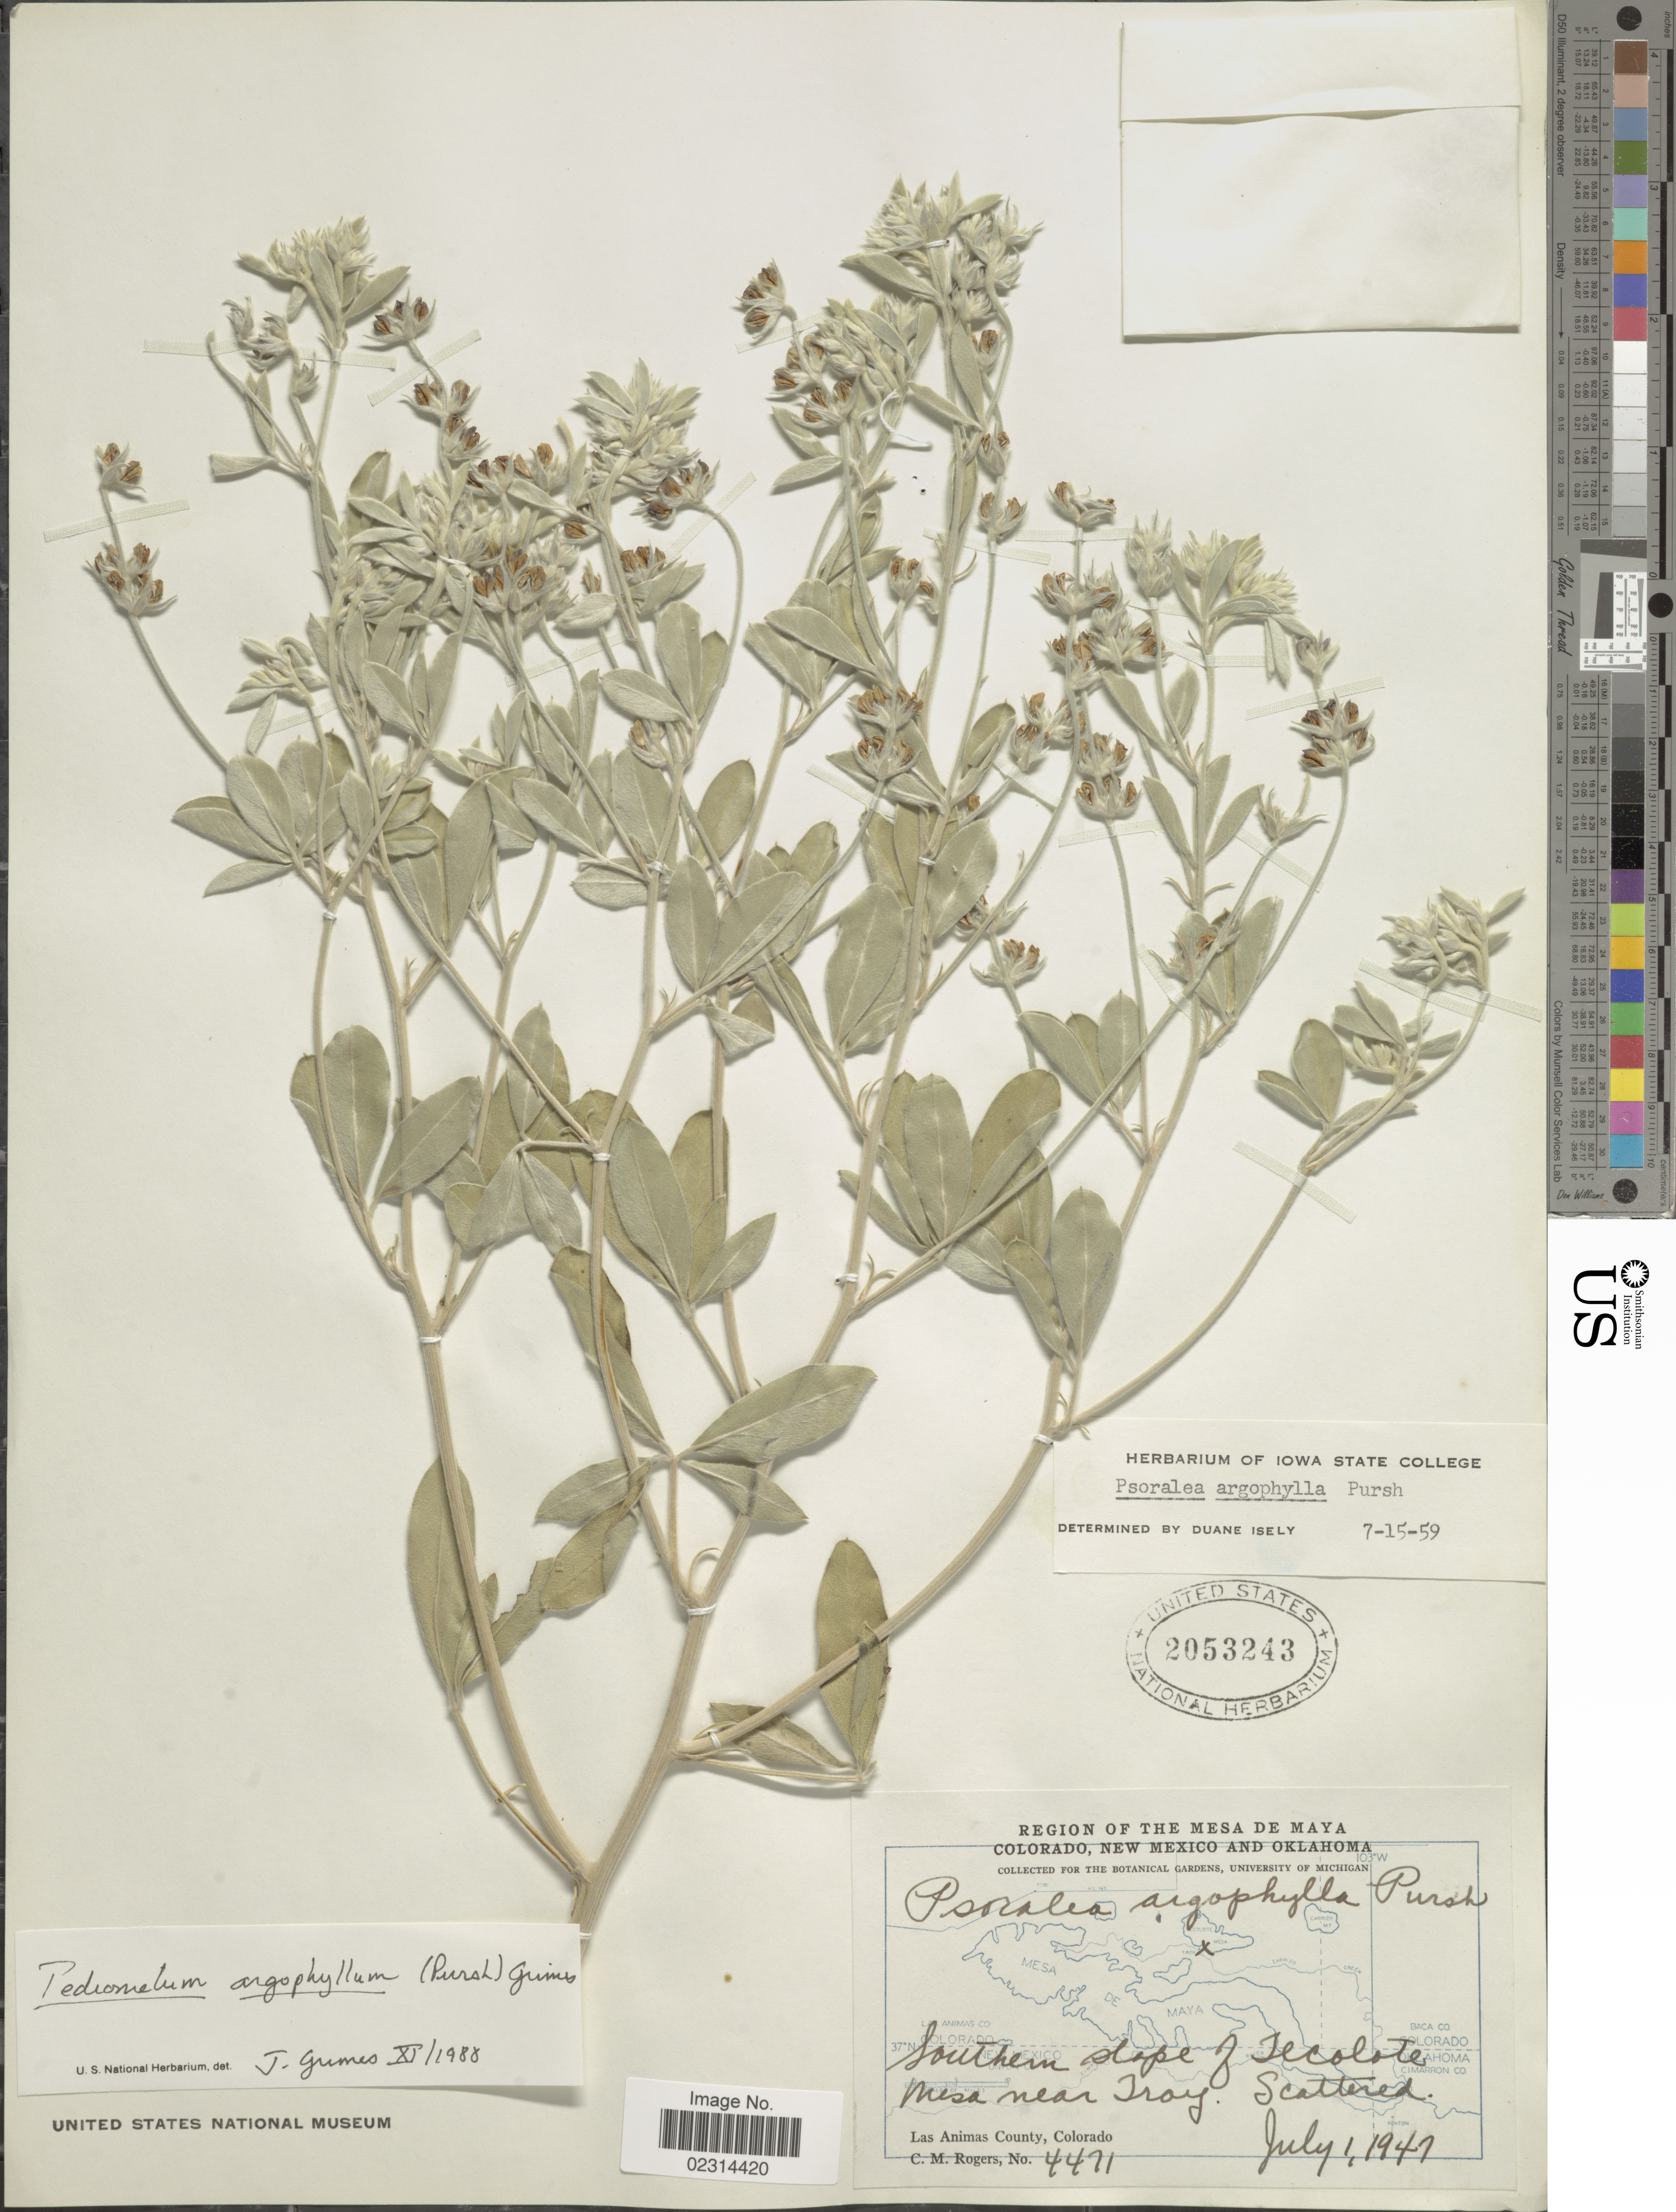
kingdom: Plantae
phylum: Tracheophyta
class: Magnoliopsida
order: Fabales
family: Fabaceae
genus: Pediomelum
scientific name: Pediomelum argophyllum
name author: (Pursh) J.W. Grimes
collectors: C. M. Rogers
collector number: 4471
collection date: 1947-07-01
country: United States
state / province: Colorado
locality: Region of the Mesa de Maya. Southern edge of Tecolote Mesa near Troy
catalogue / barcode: US 2053243